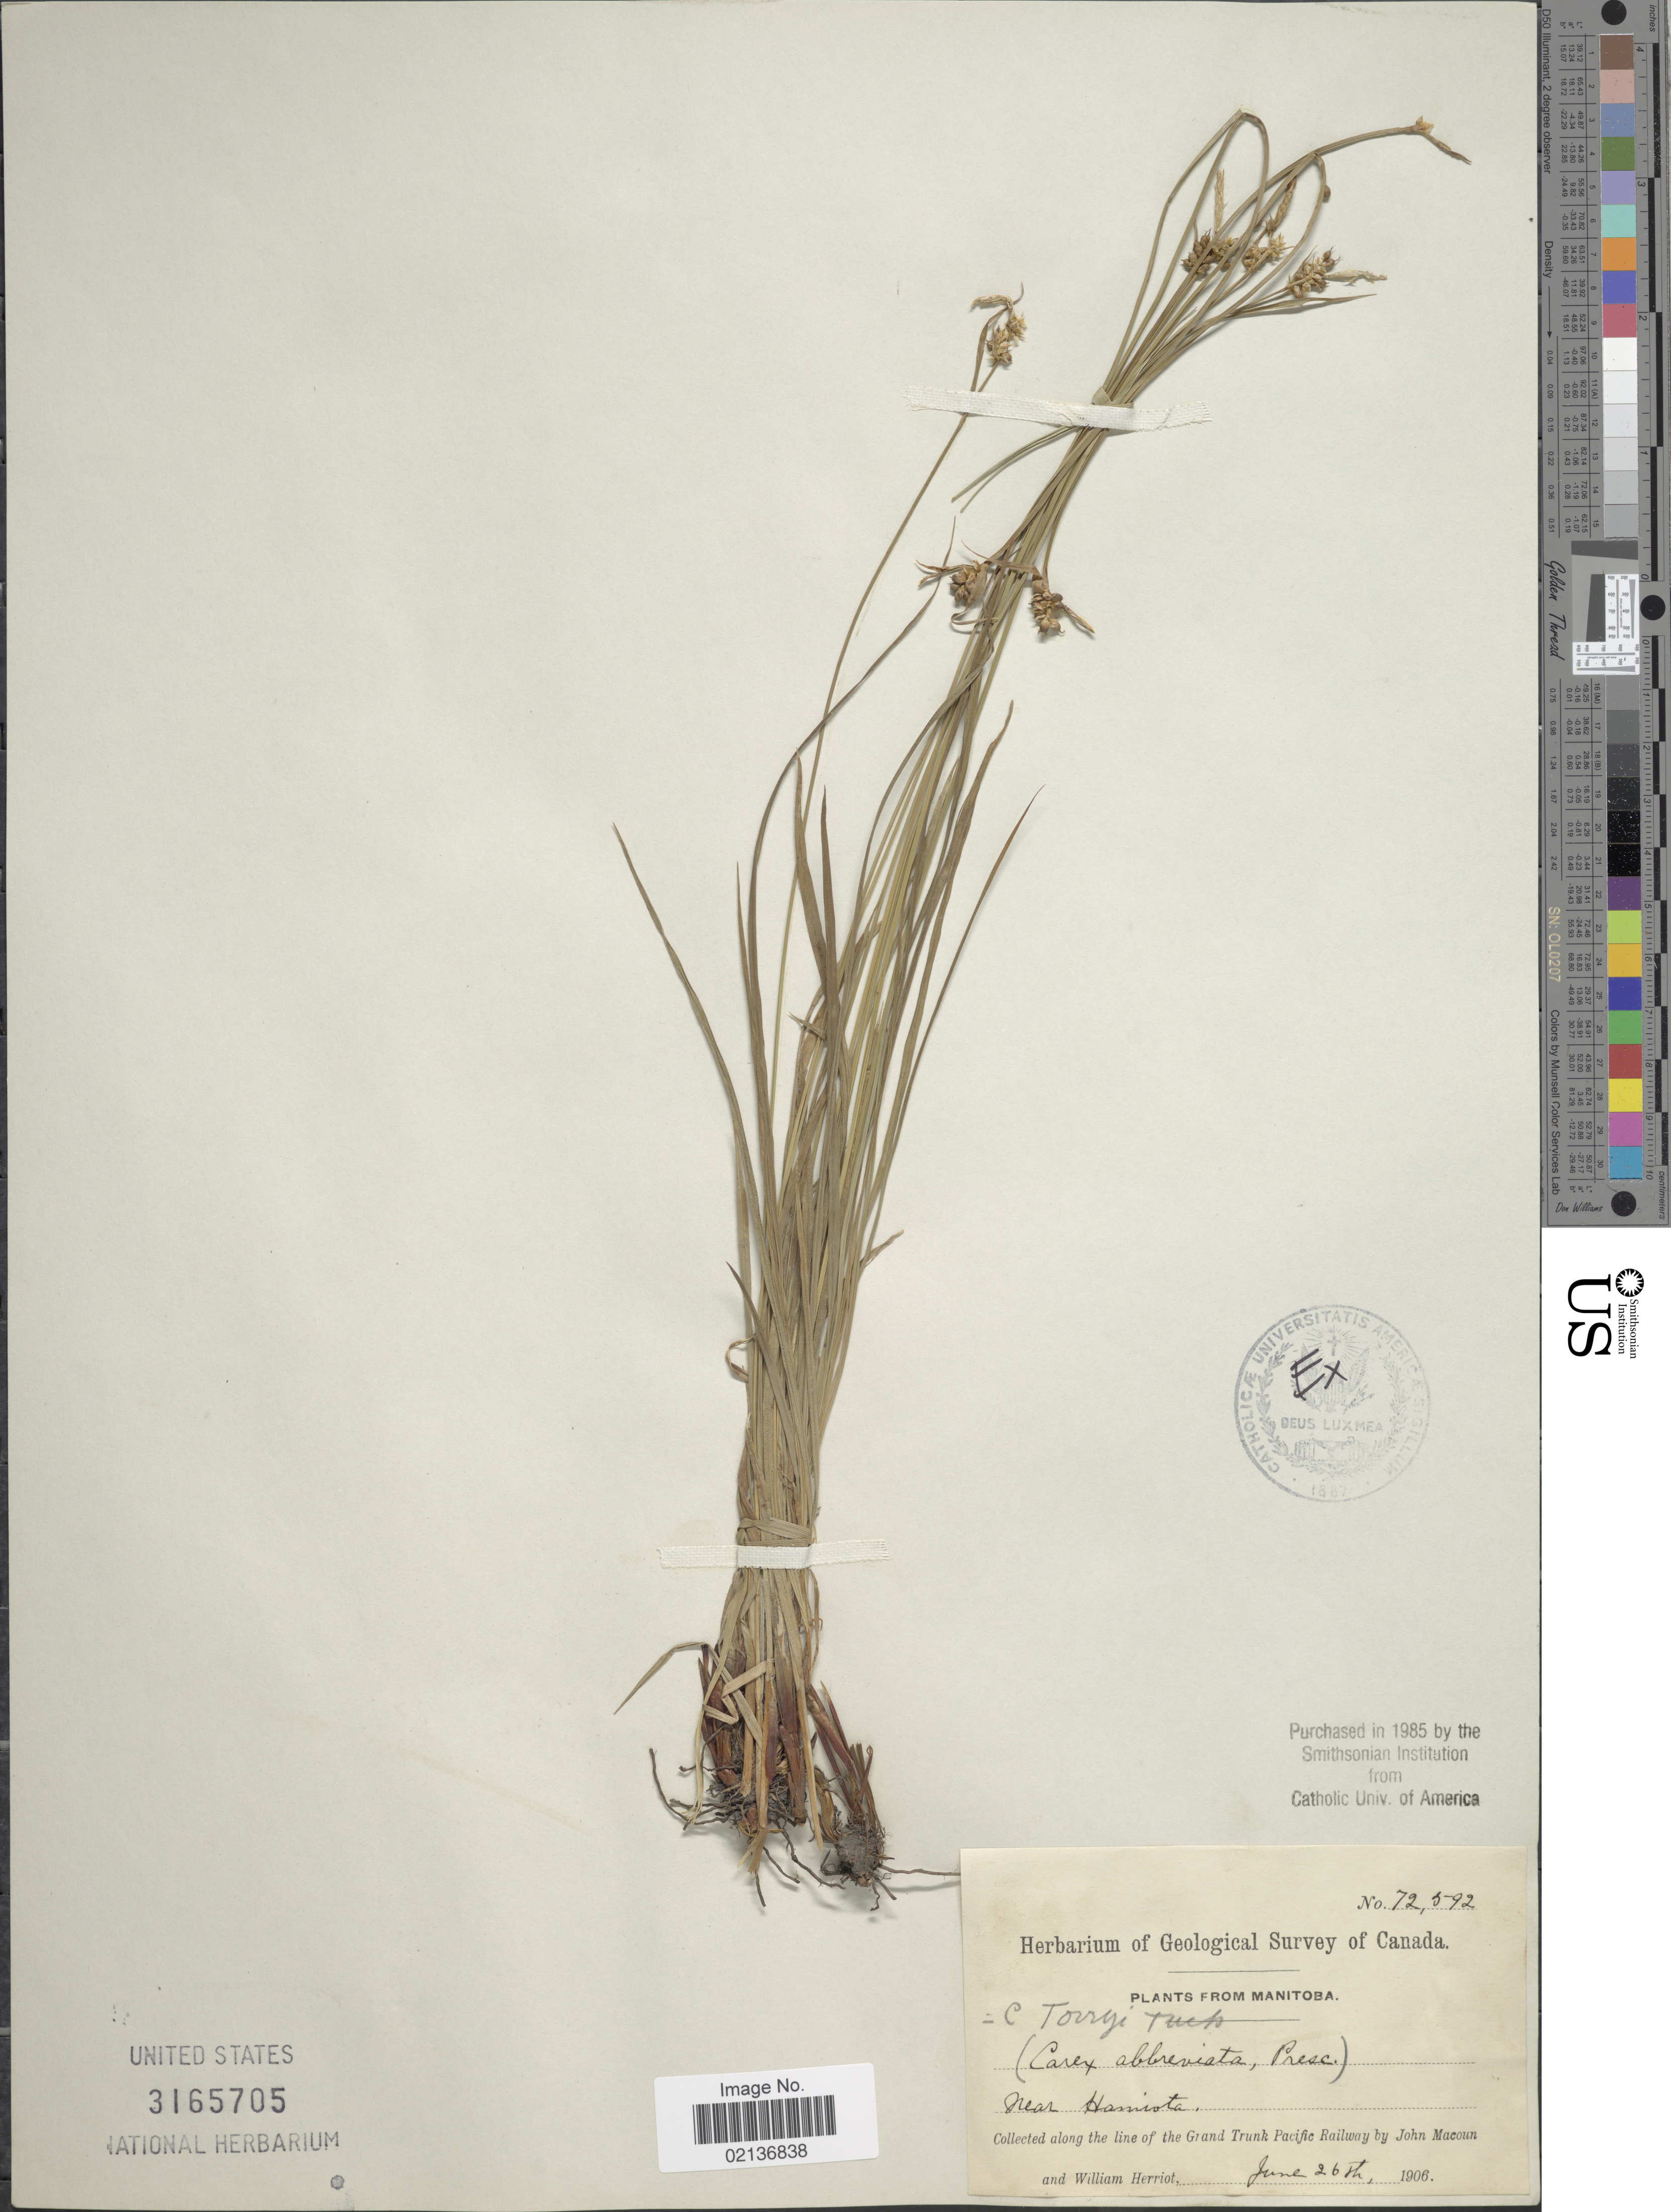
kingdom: Plantae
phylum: Tracheophyta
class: Liliopsida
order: Poales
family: Cyperaceae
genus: Carex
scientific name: Carex torreyi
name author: Tuck.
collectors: J. Macoun & W. Herriot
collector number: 72592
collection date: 1906-06-26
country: Canada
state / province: Manitoba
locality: From Manitoba, near Hamiote, along the line of the Grand Trunk Pacific Railway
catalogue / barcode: US 3165705